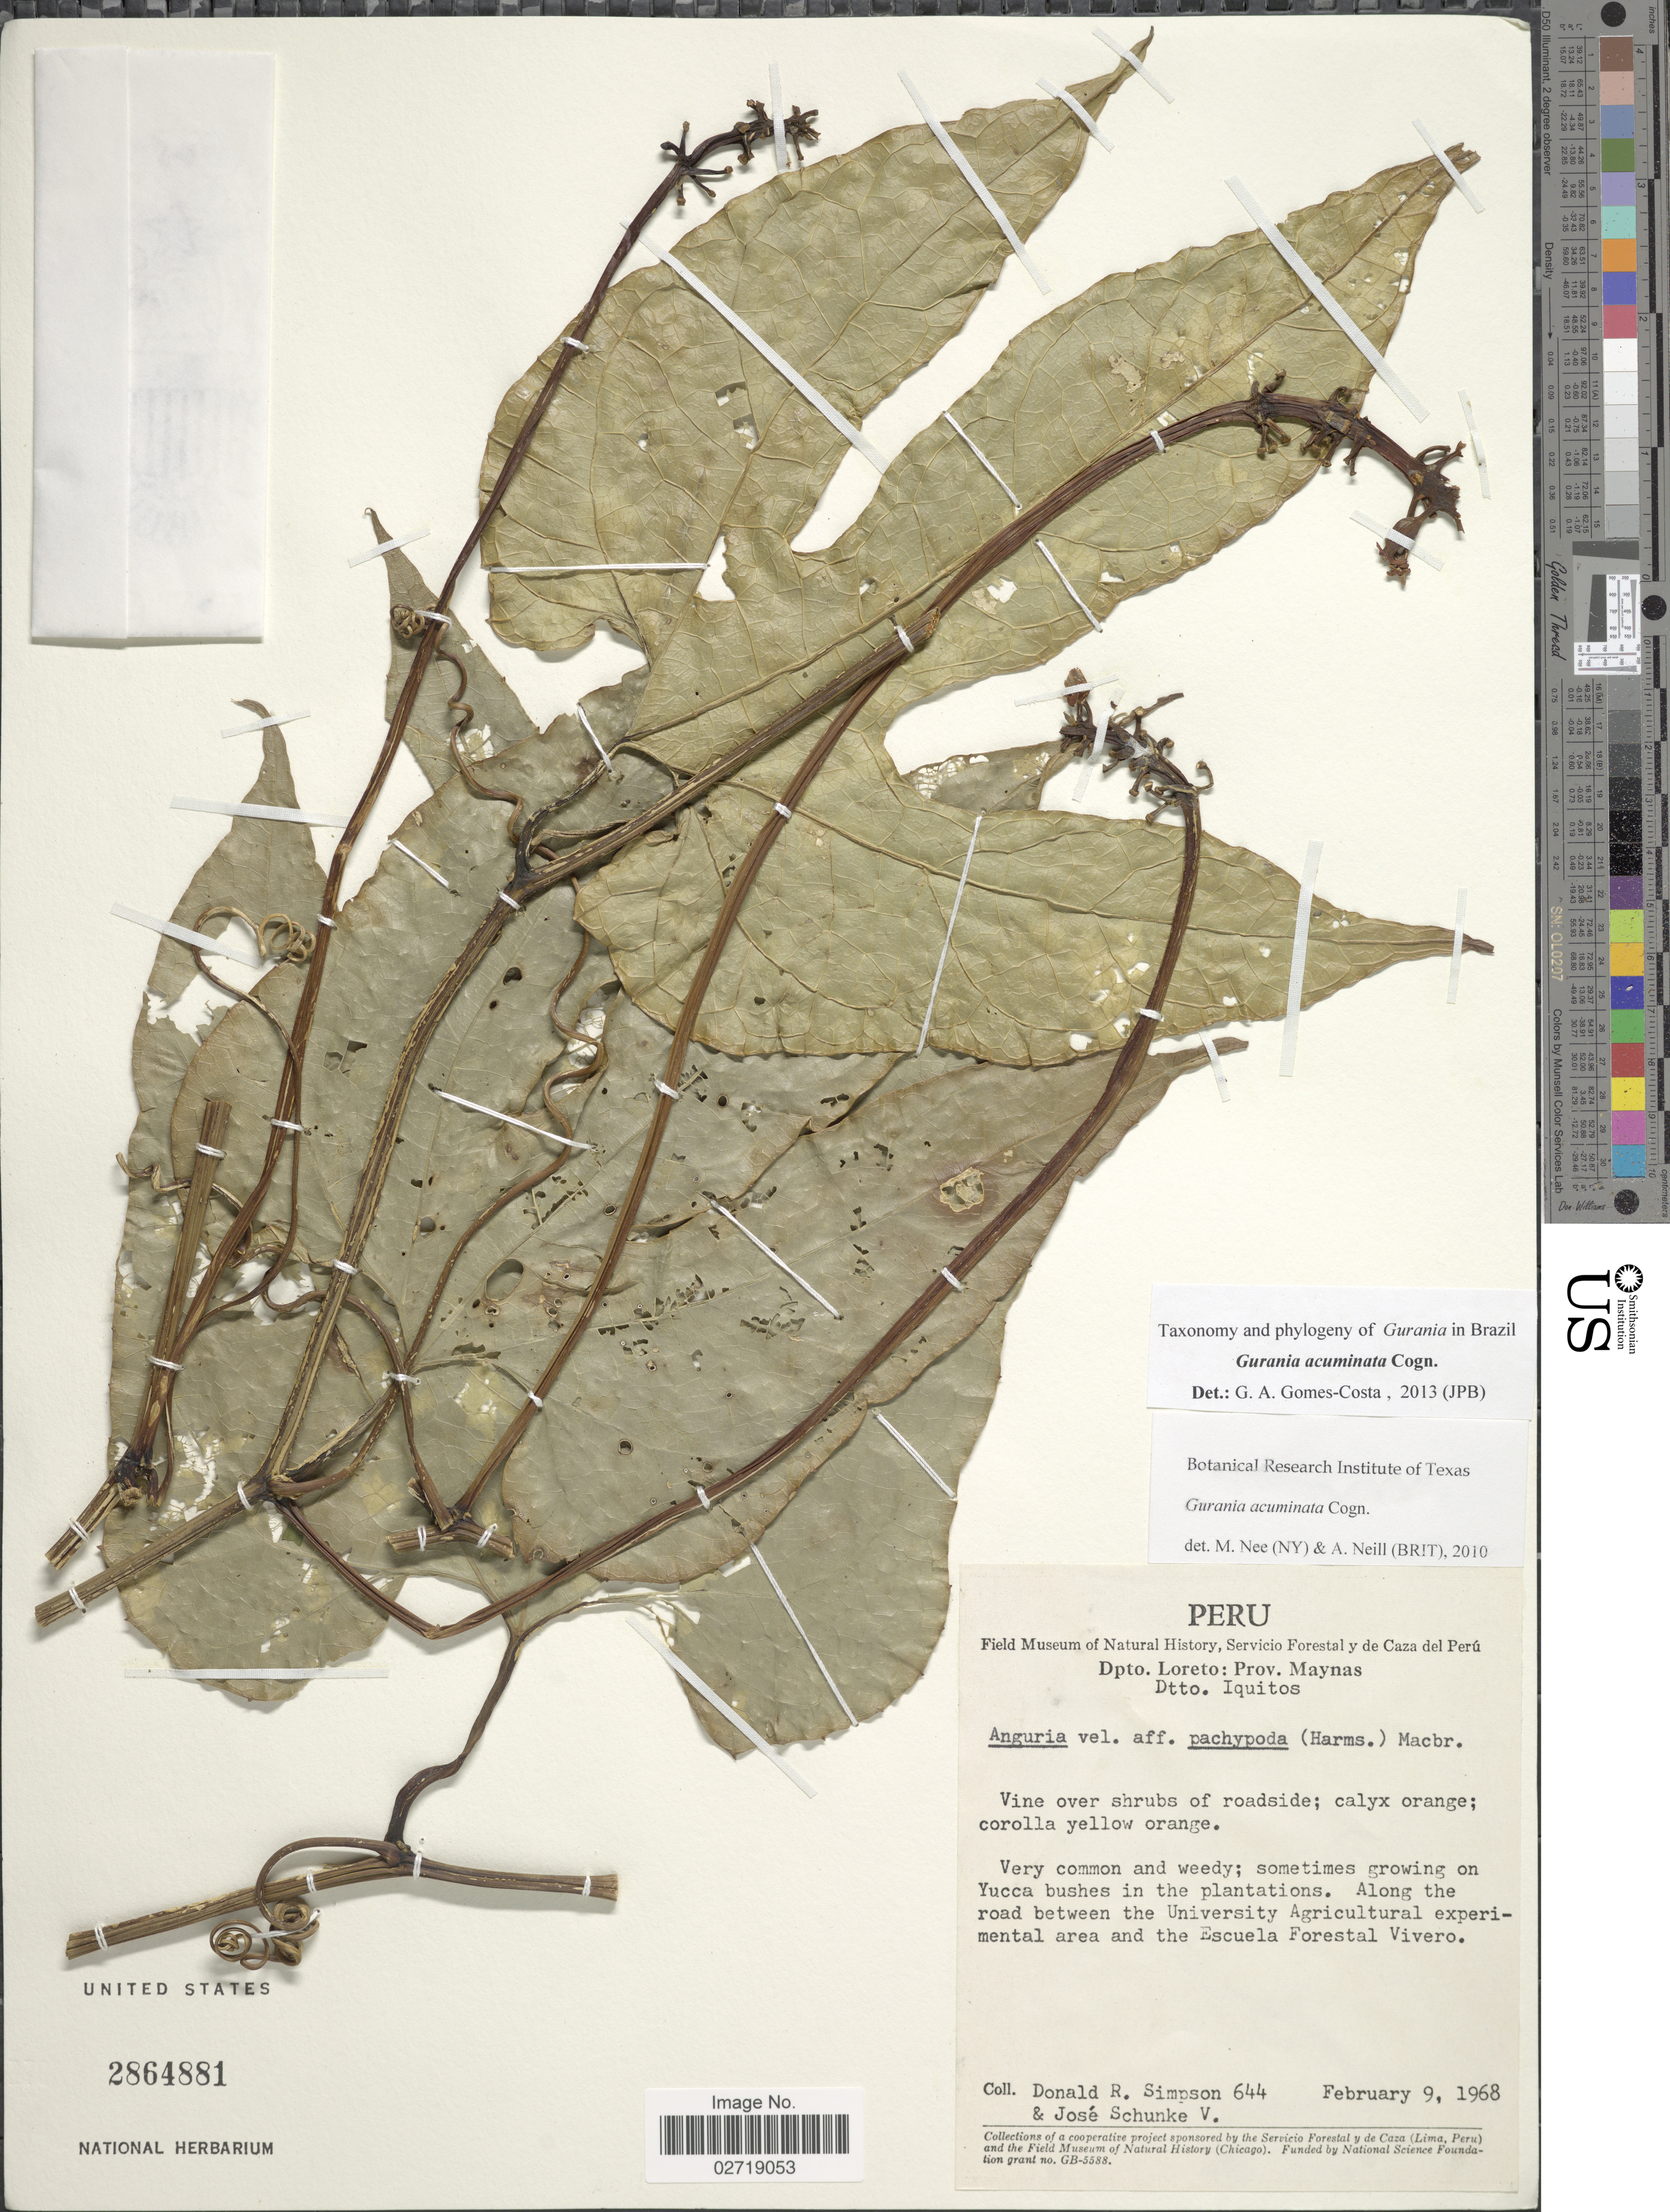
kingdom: Plantae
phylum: Tracheophyta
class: Magnoliopsida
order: Cucurbitales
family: Cucurbitaceae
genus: Gurania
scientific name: Gurania acuminata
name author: Cogn.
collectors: D. R. Simpson & J. Schunke Vigo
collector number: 644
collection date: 1968-02-09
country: Peru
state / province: Loreto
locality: Prov.: Maynas. Dtto. Iquitos. Along the road between the University Agricultural experimental area and the Escuela Forestal Vivero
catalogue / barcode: US 2864881